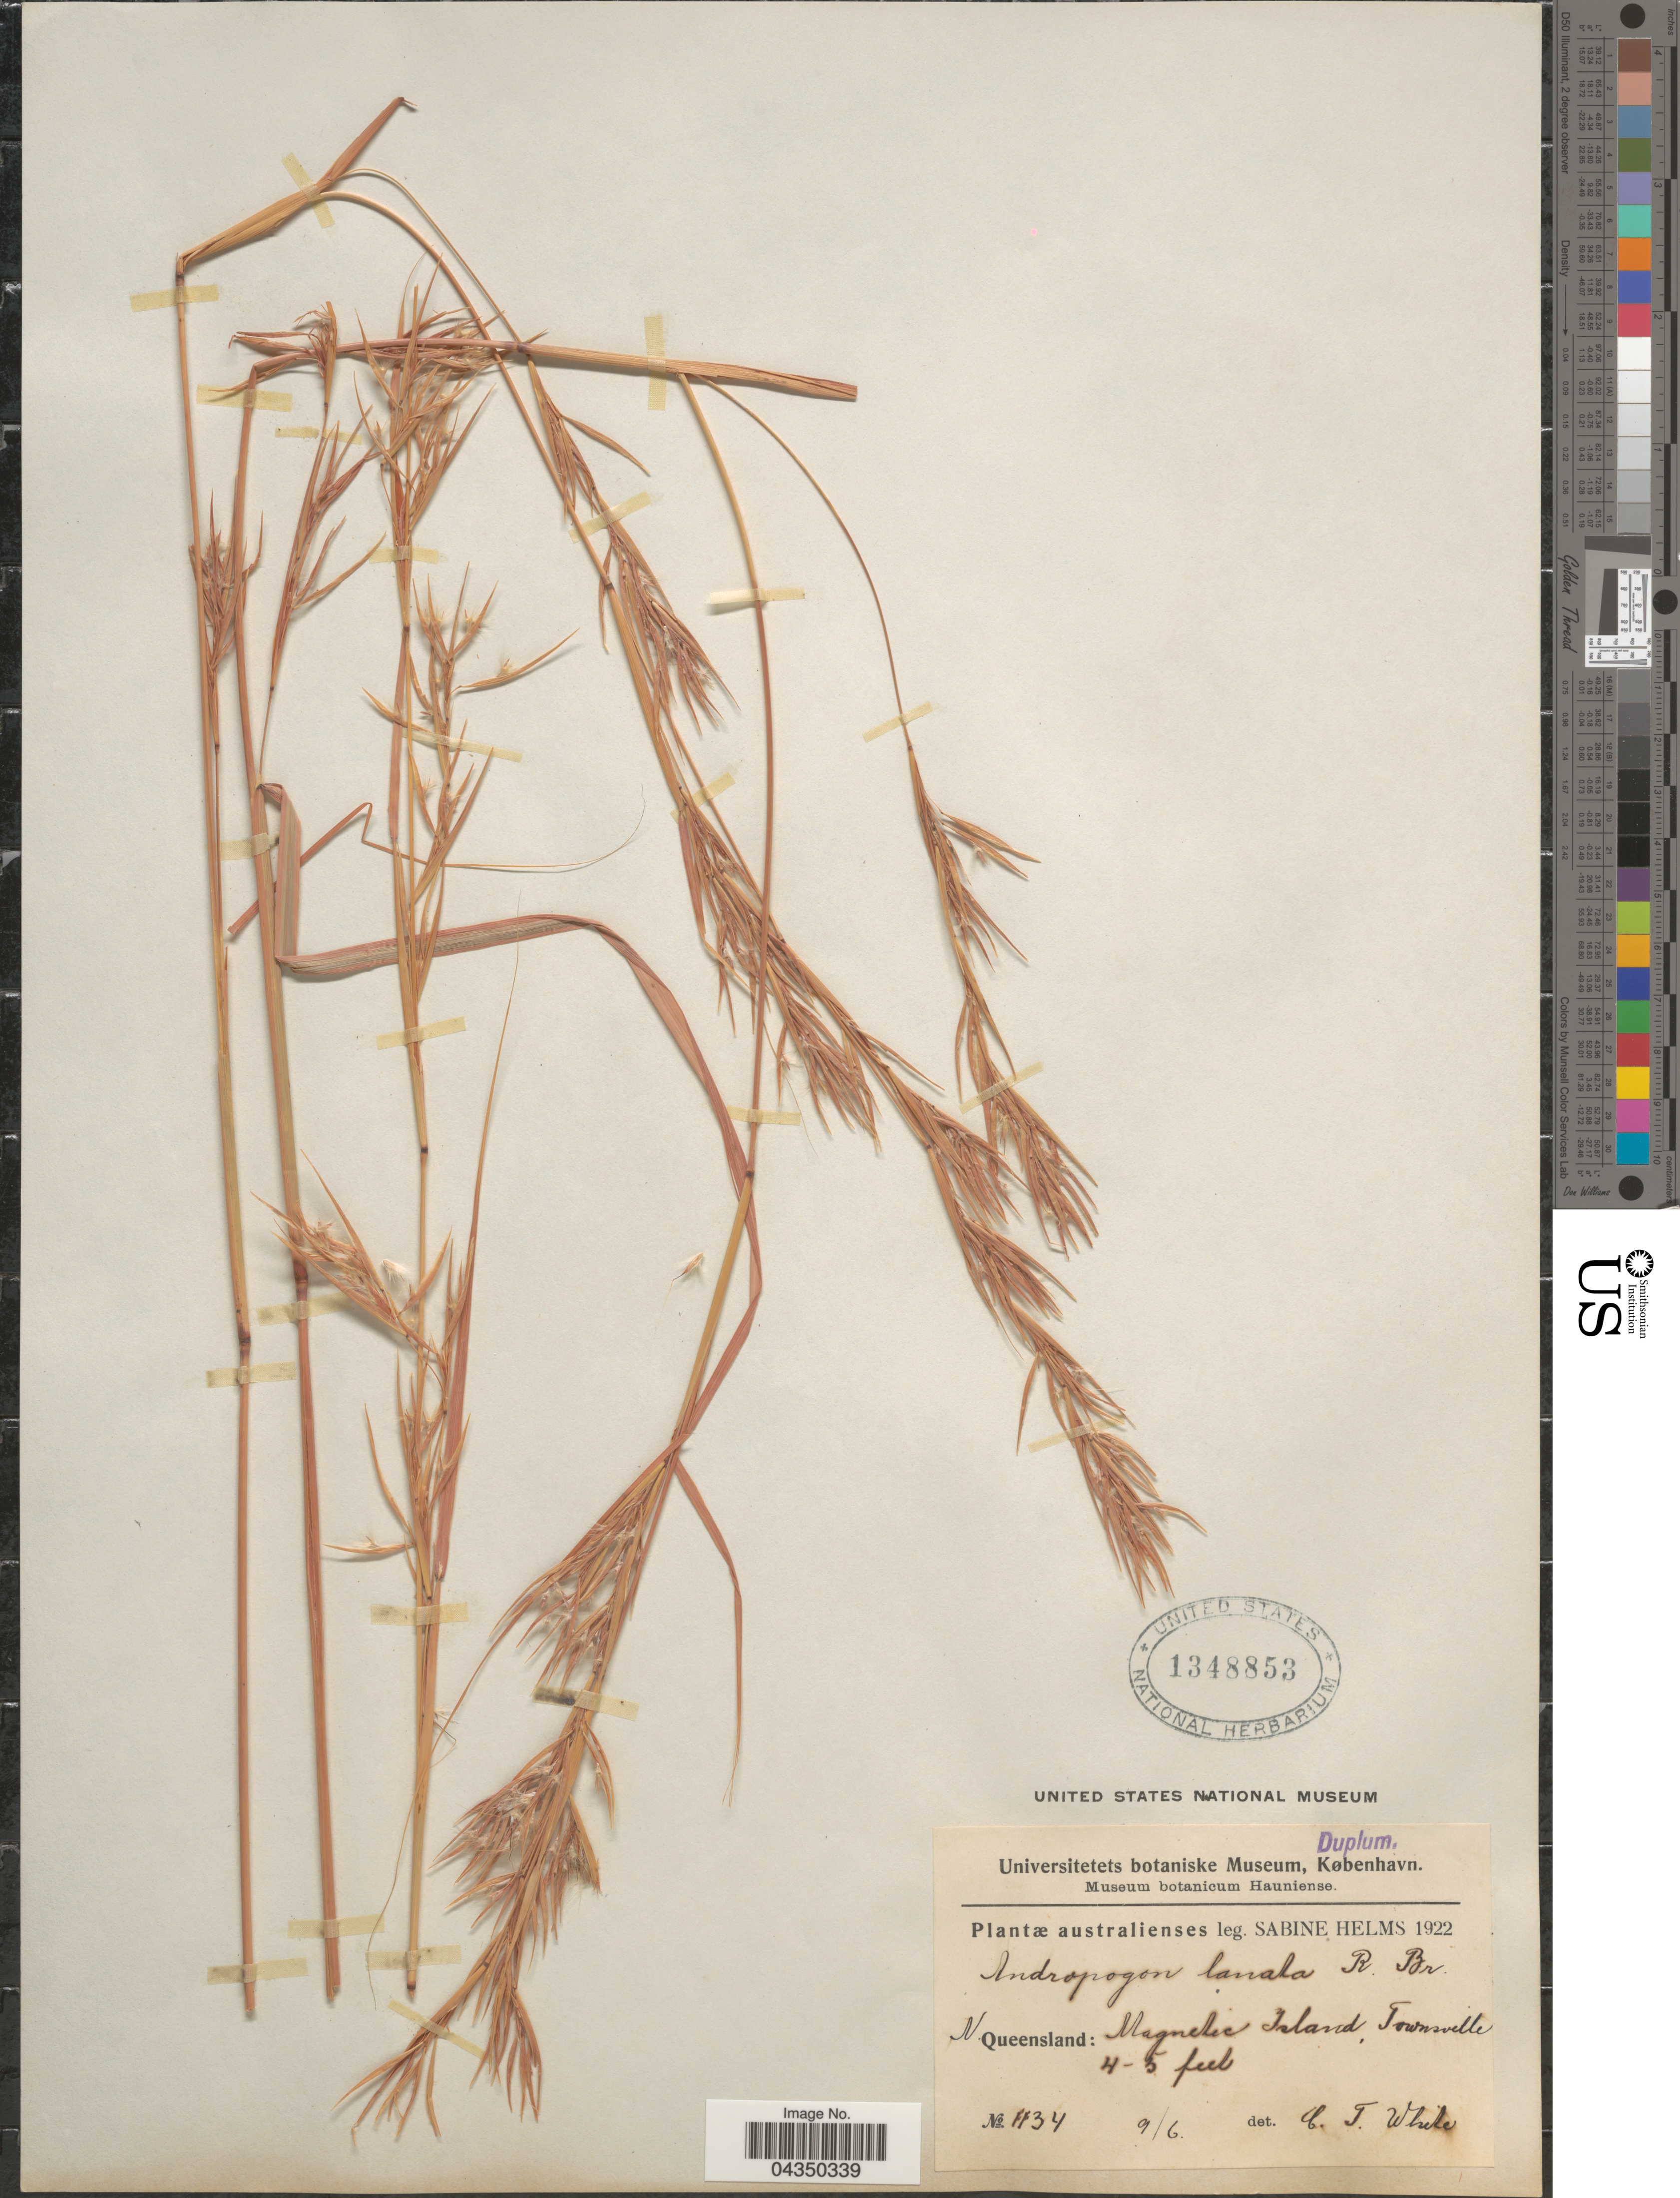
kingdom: Plantae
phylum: Tracheophyta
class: Liliopsida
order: Poales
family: Poaceae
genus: Cymbopogon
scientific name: Cymbopogon bombycinus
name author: A. Camus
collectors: S. Helms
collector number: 1134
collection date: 1922-06-09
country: Australia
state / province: Queensland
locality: Australienses. N. Queensland: Magnetic Island, Townsville.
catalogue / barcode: US 1348853